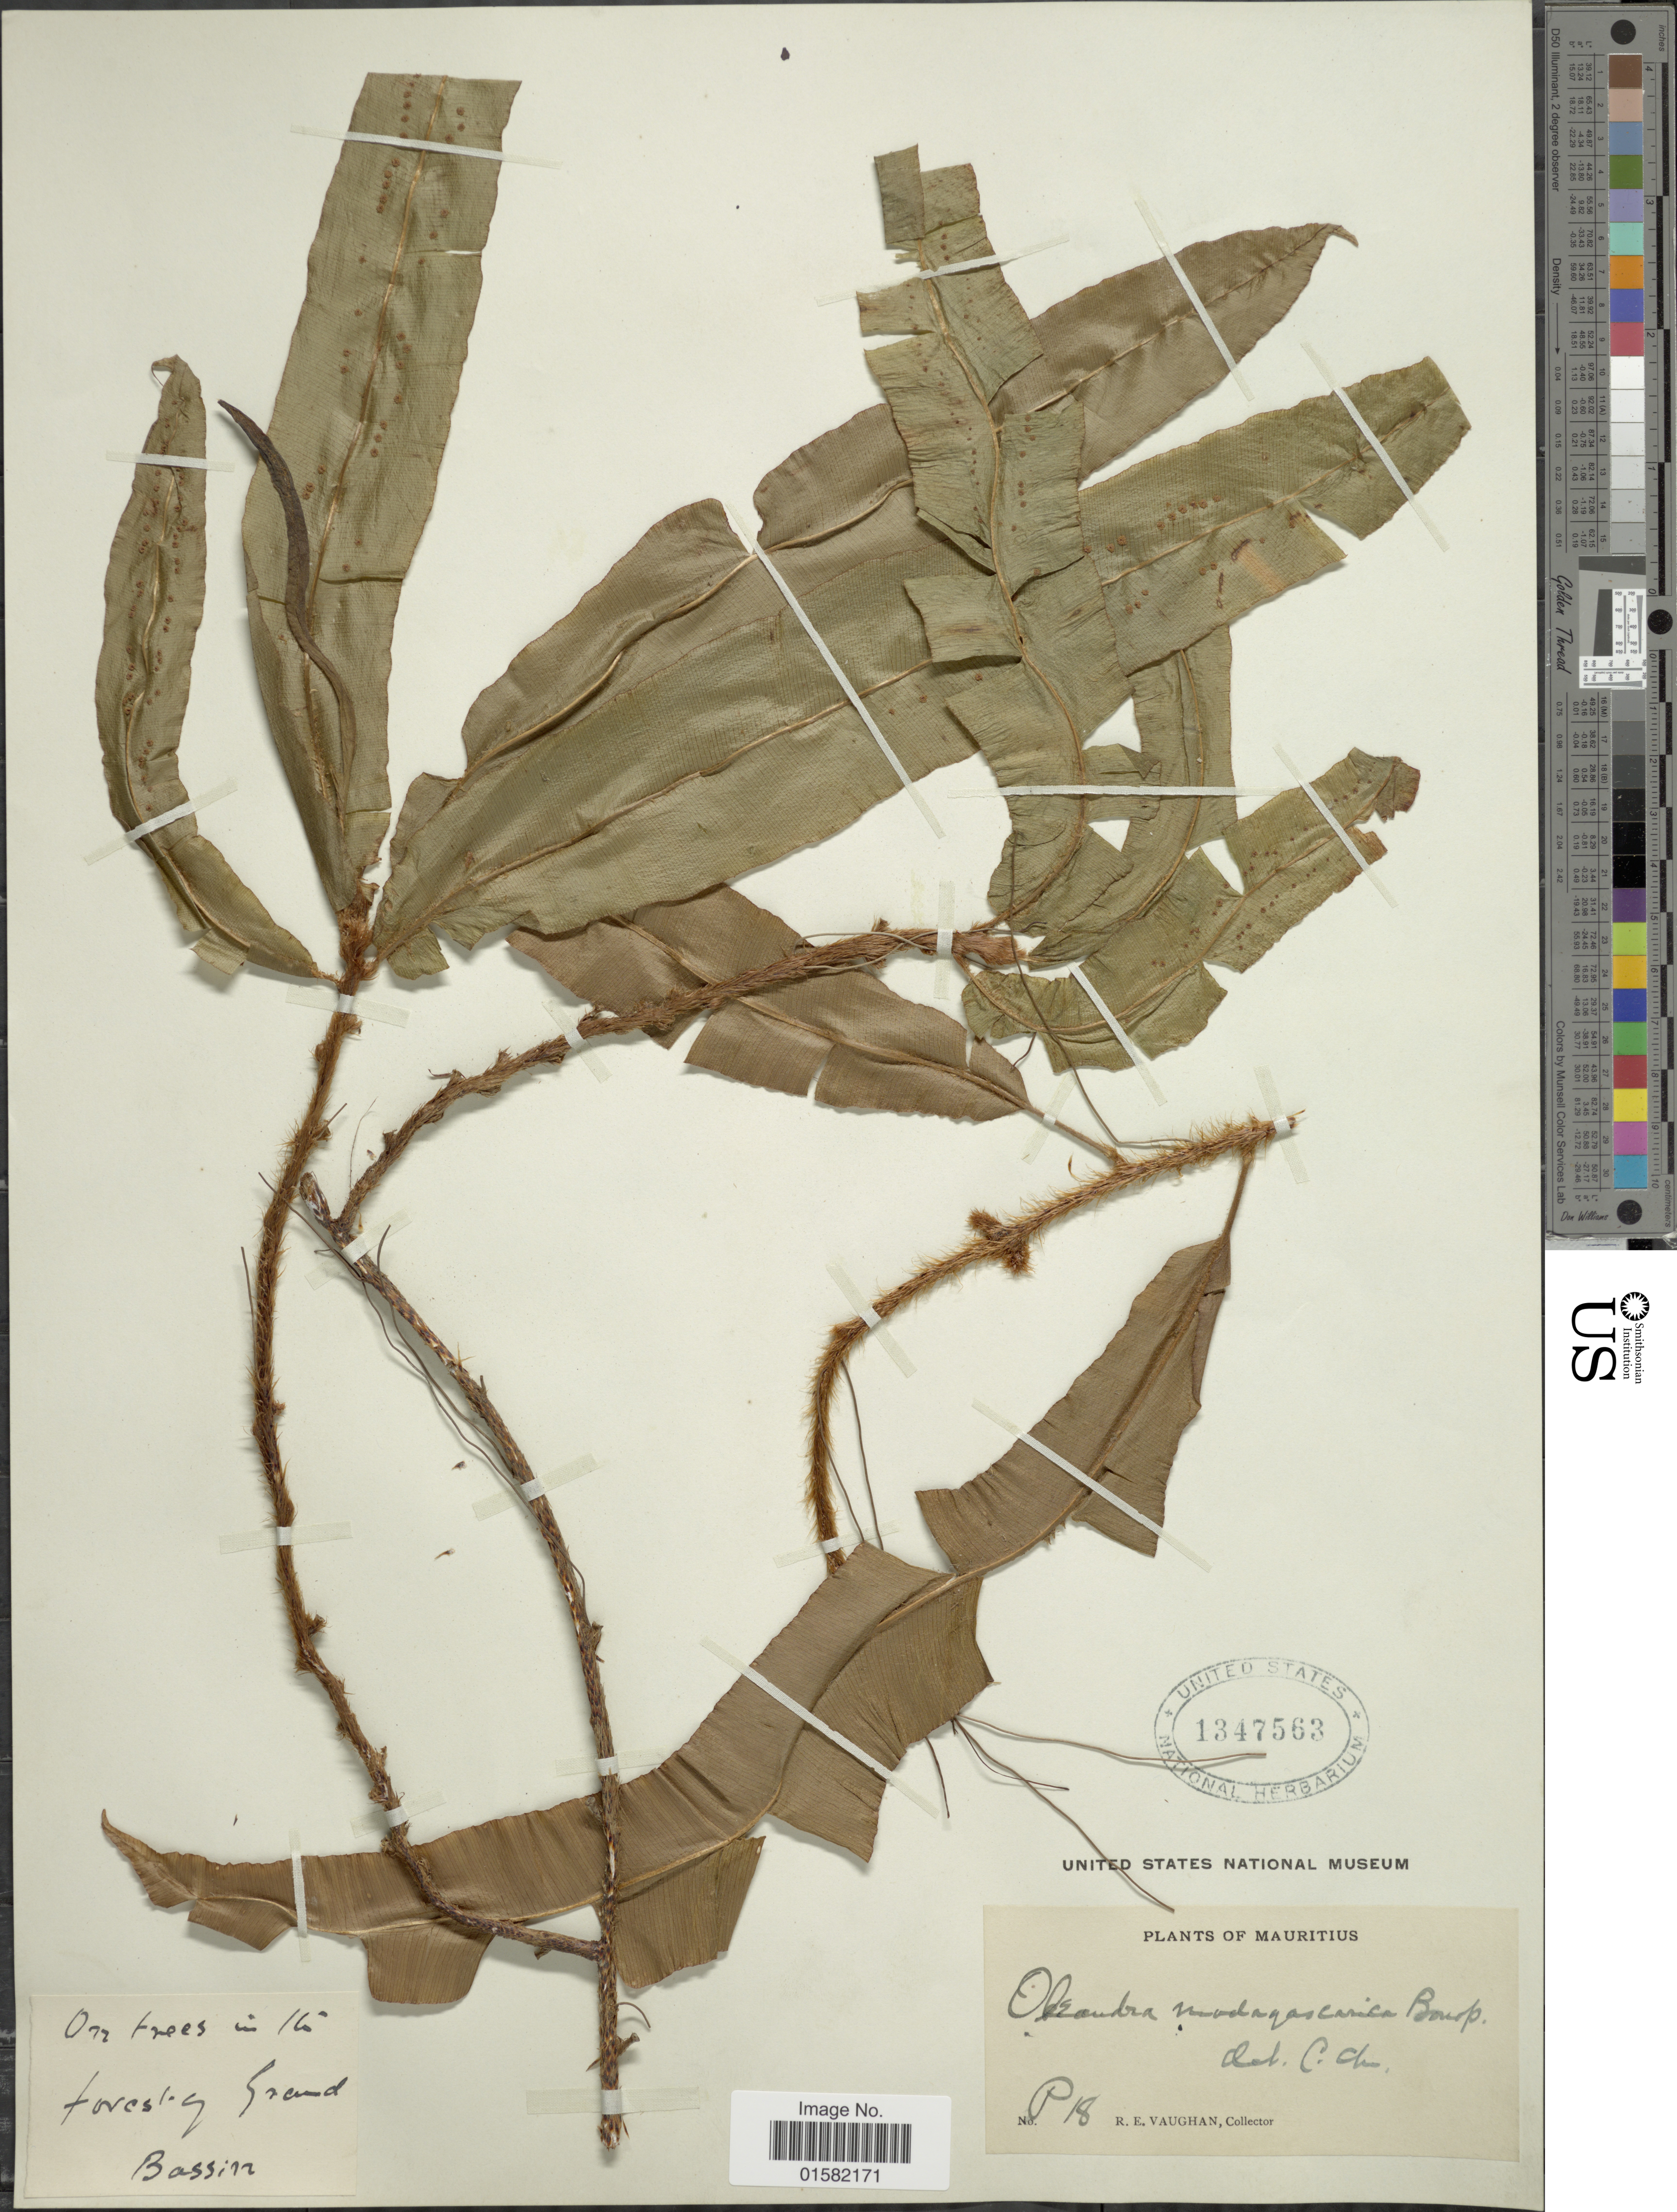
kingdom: Plantae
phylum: Tracheophyta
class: Polypodiopsida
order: Polypodiales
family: Oleandraceae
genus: Oleandra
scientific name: Oleandra madagascarica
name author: Bonap.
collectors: R. Vaughan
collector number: P18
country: Mauritius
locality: Mauritius. Forestery Grand, Bassin.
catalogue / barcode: US 1347563